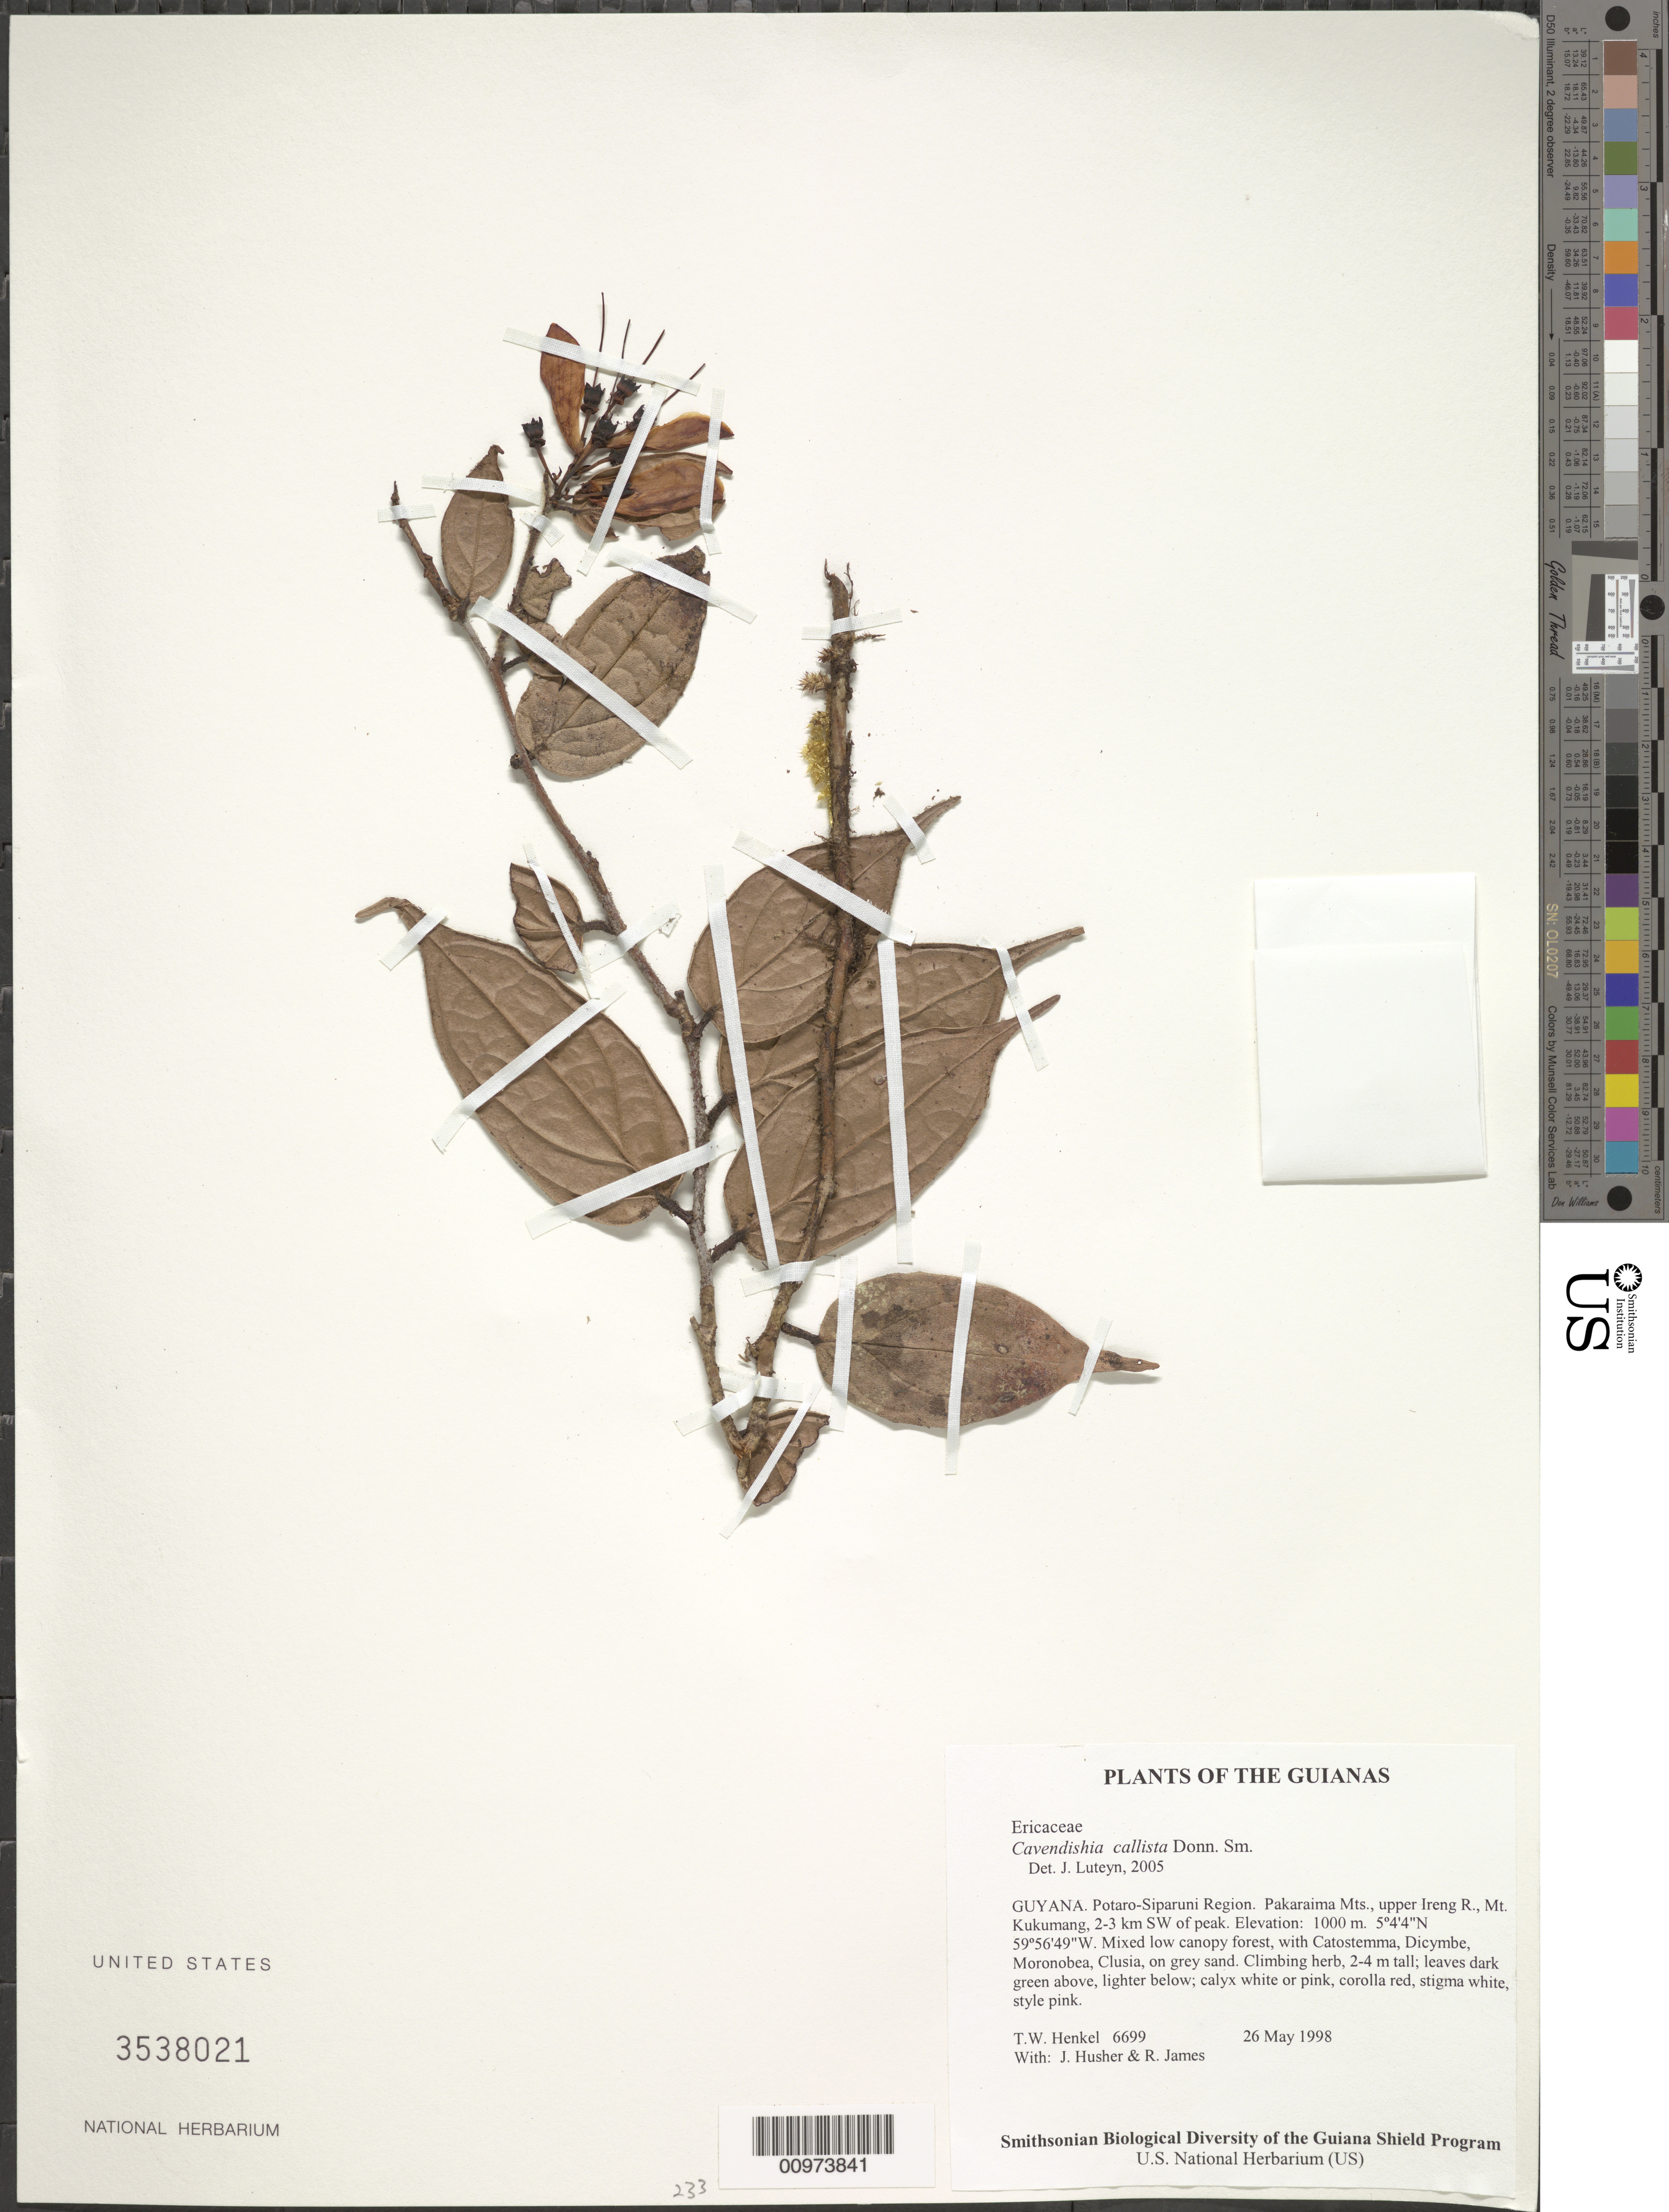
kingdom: Plantae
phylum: Tracheophyta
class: Magnoliopsida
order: Ericales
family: Ericaceae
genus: Cavendishia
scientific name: Cavendishia callista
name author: Donn. Sm.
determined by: Luteyn, J. L.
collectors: T. Henkel, J. Husher & R. James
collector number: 6699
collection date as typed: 26 May 1998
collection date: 1998-05-26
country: Guyana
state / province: Potaro-Siparuni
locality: Pakaraima Mts., upper Ireng R., Mt. Kukumang, 2-3 km SW of peak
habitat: Mixed low canopy forest, with Catostemma, Dicymbe, Moronobea, Clusia, on grey sand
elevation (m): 1000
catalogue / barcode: US 3538021